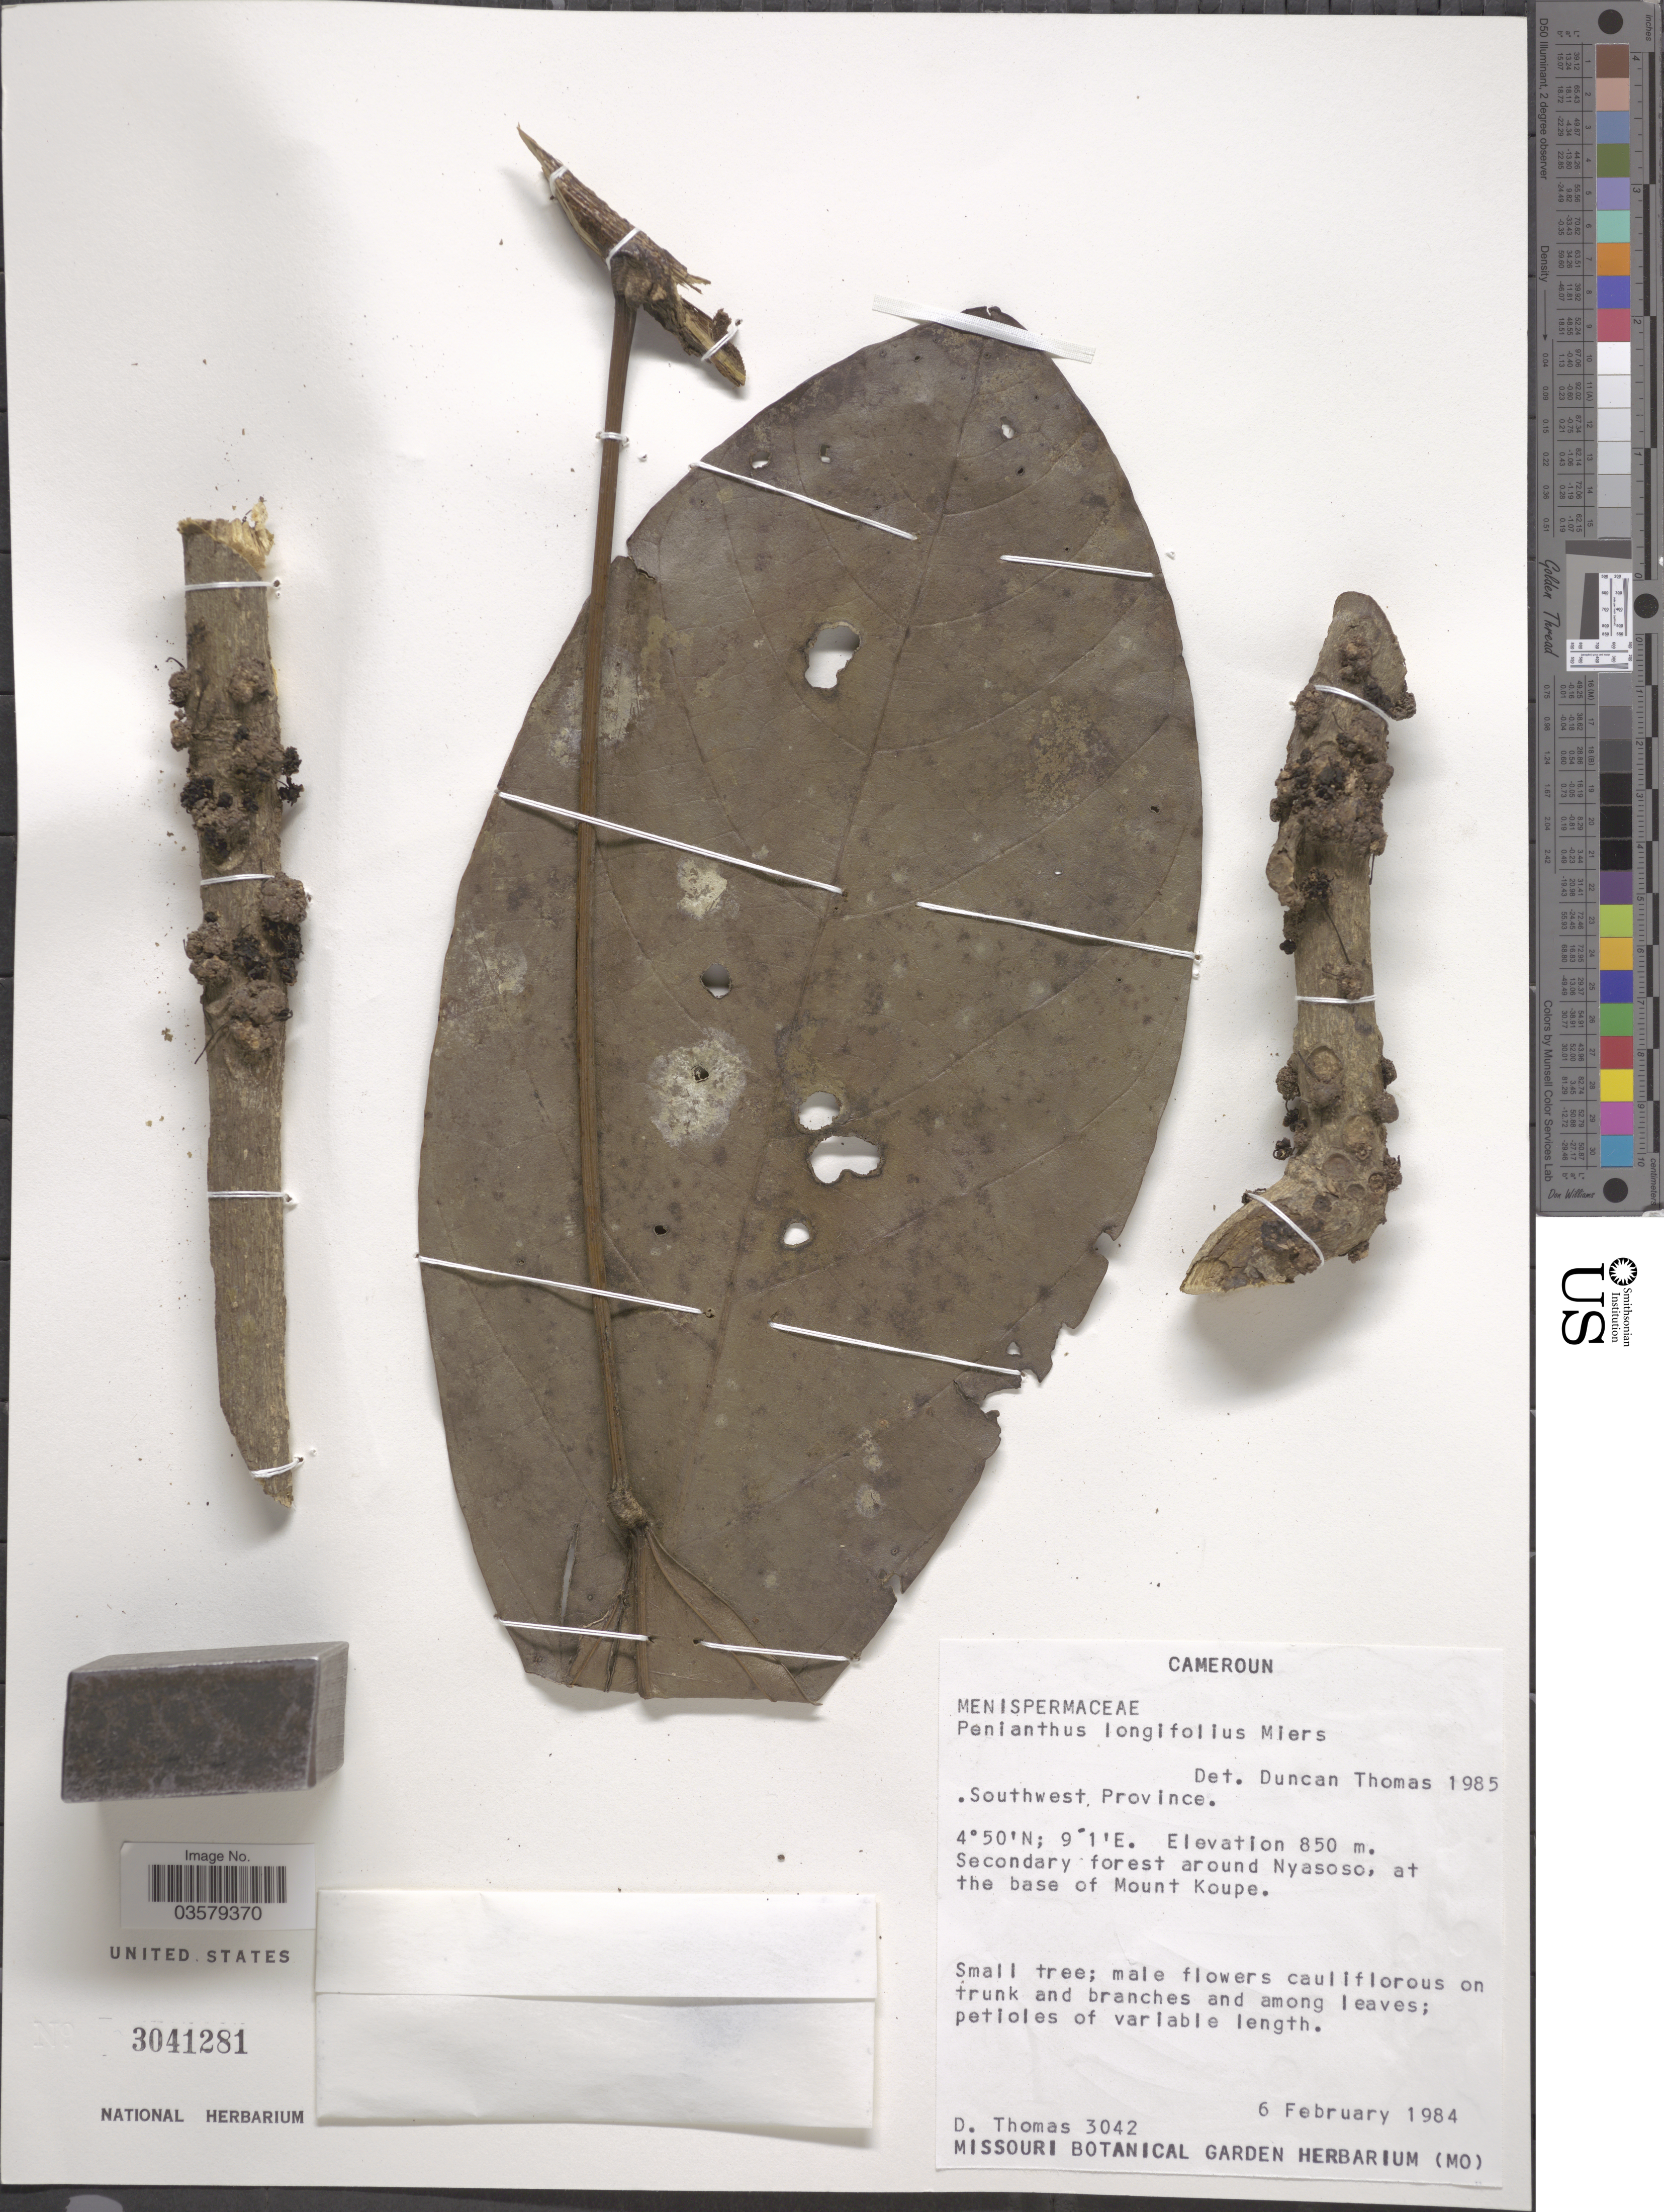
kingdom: Plantae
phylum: Tracheophyta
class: Magnoliopsida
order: Ranunculales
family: Menispermaceae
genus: Penianthus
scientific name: Penianthus longifolius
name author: Diels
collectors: D. Thomas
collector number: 3042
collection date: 1984-02-06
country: Cameroon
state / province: Sud-Ouest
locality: Southwest Province. Around Nyasoso, at the base of Mount Koupe.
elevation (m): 850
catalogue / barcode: US 3041281